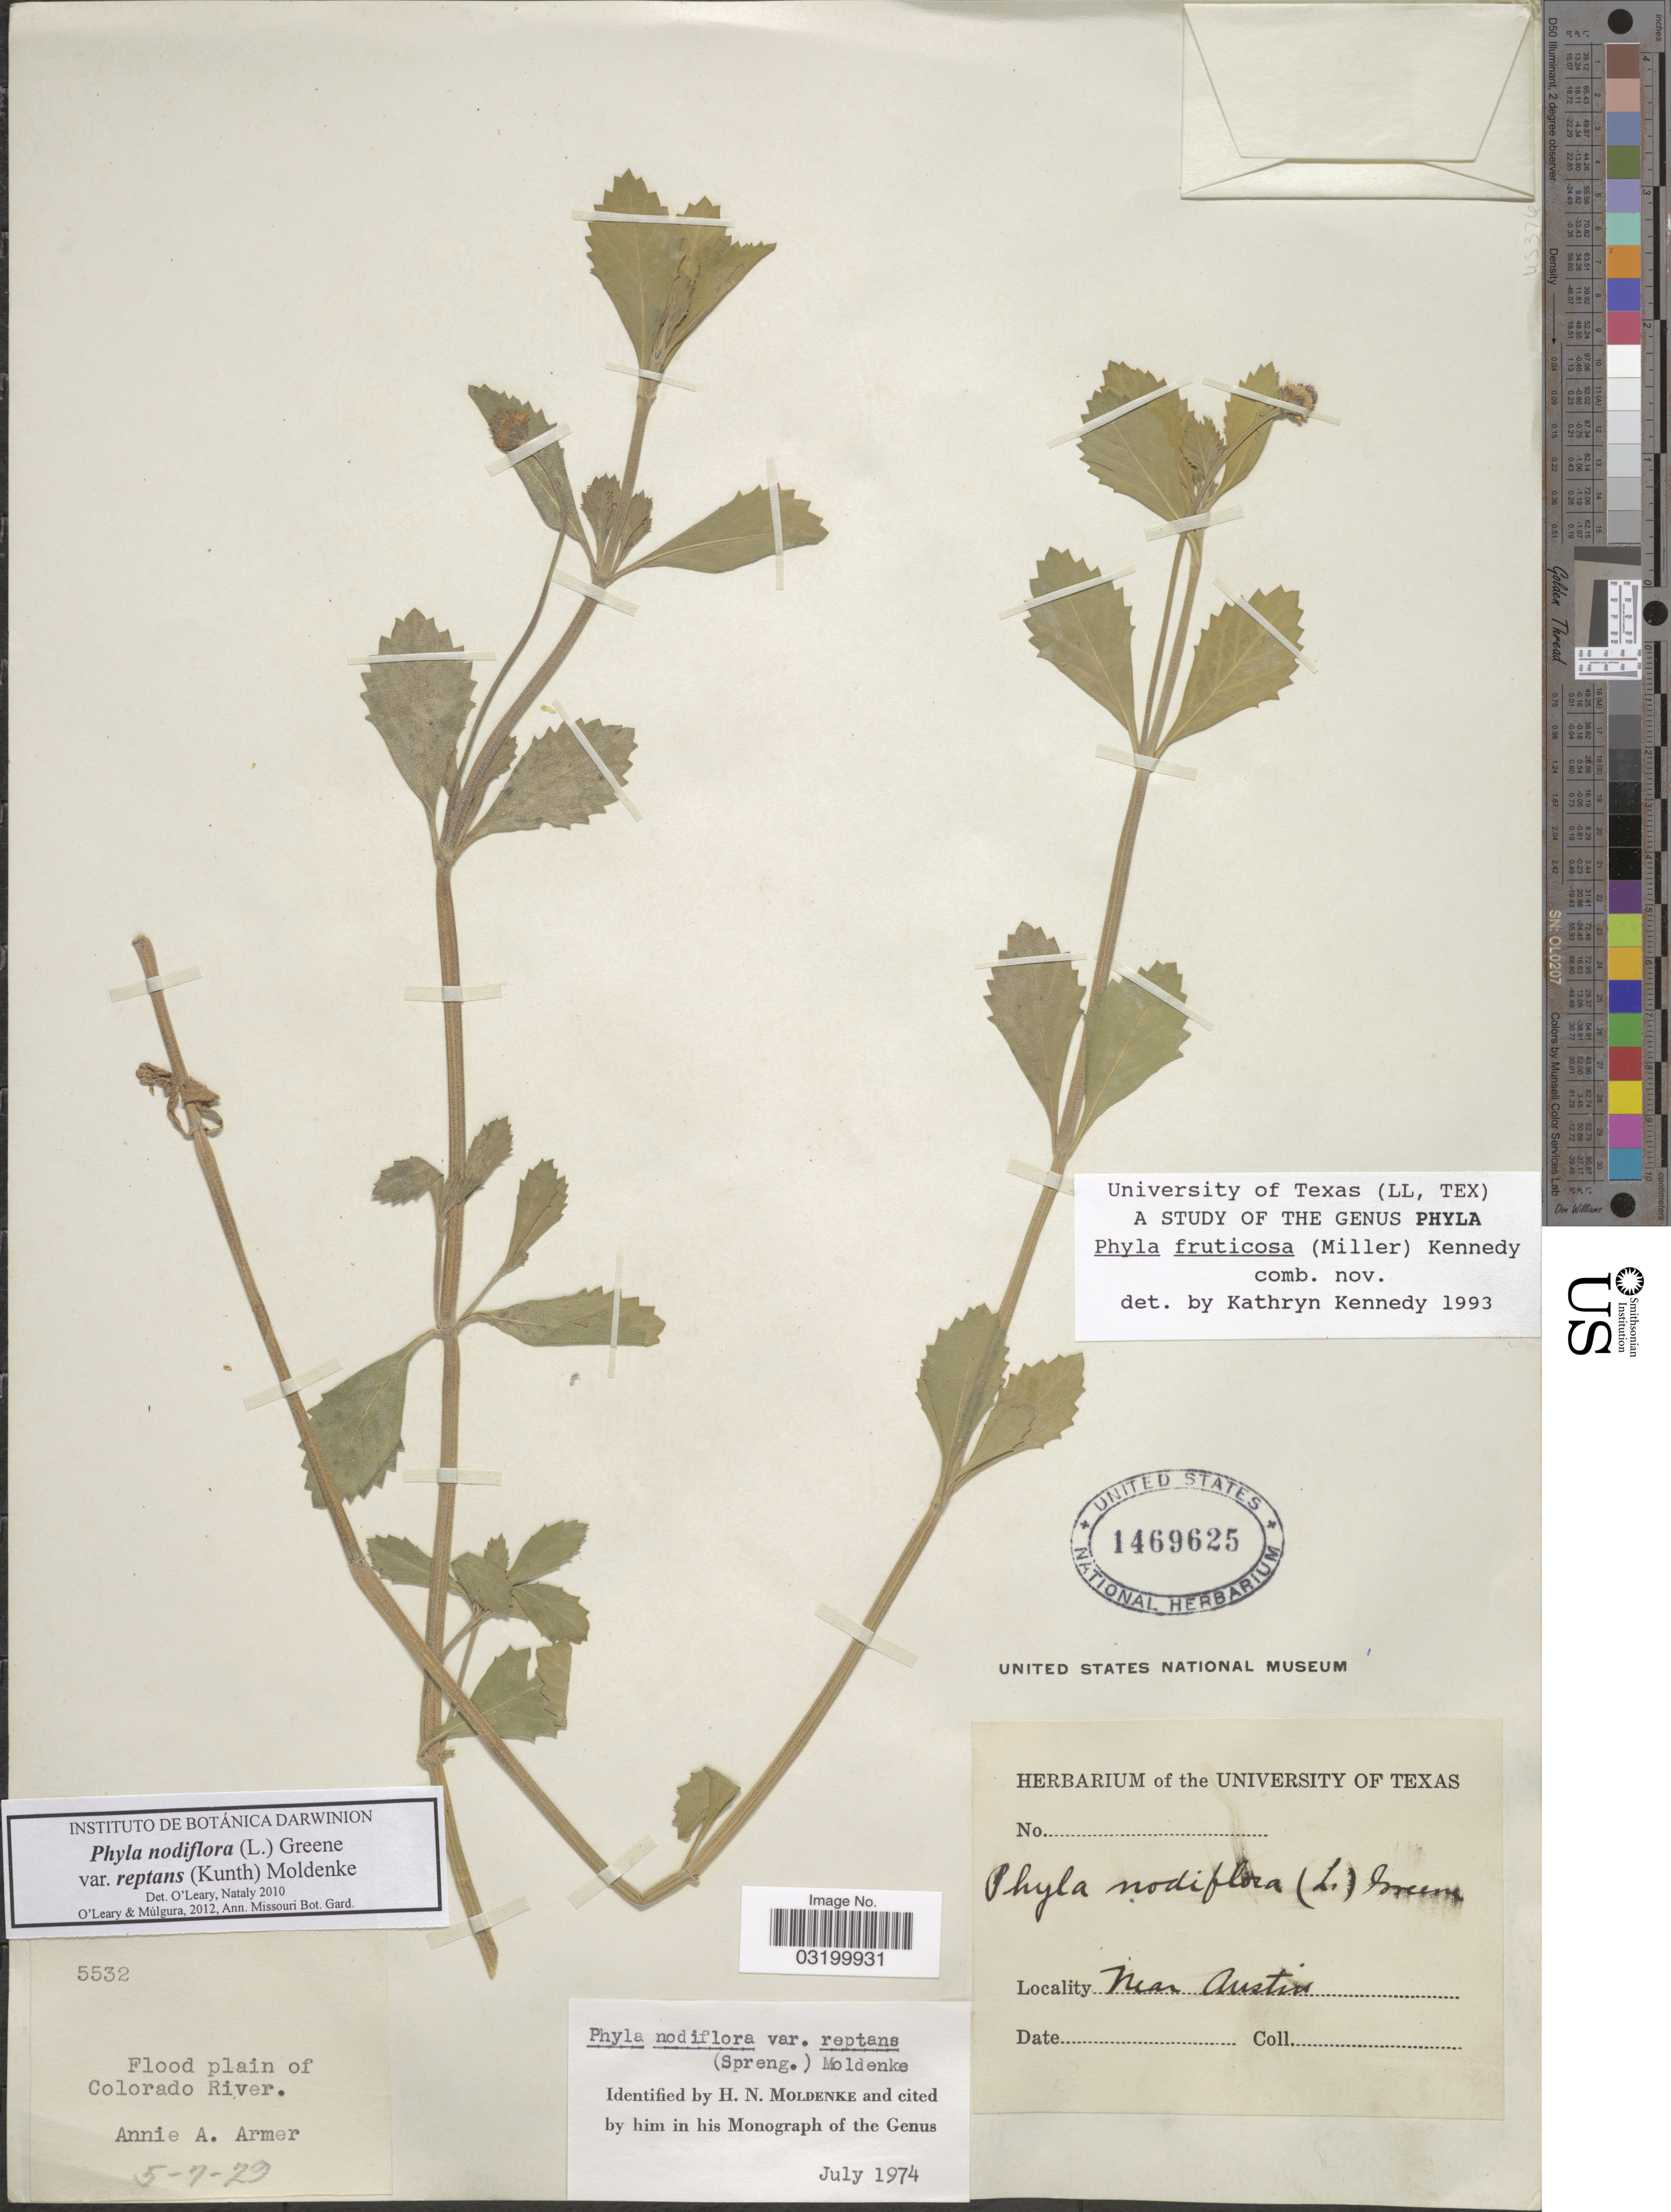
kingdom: Plantae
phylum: Tracheophyta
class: Magnoliopsida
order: Lamiales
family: Verbenaceae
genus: Phyla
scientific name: Phyla nodiflora var. reptans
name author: (Kunth) Moldenke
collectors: A. Armer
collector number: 5532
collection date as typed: Transcribed d/m/y: 7/5/29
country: United States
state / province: Texas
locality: Flood plain of Colorado River. Near Austin.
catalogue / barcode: US 1469625